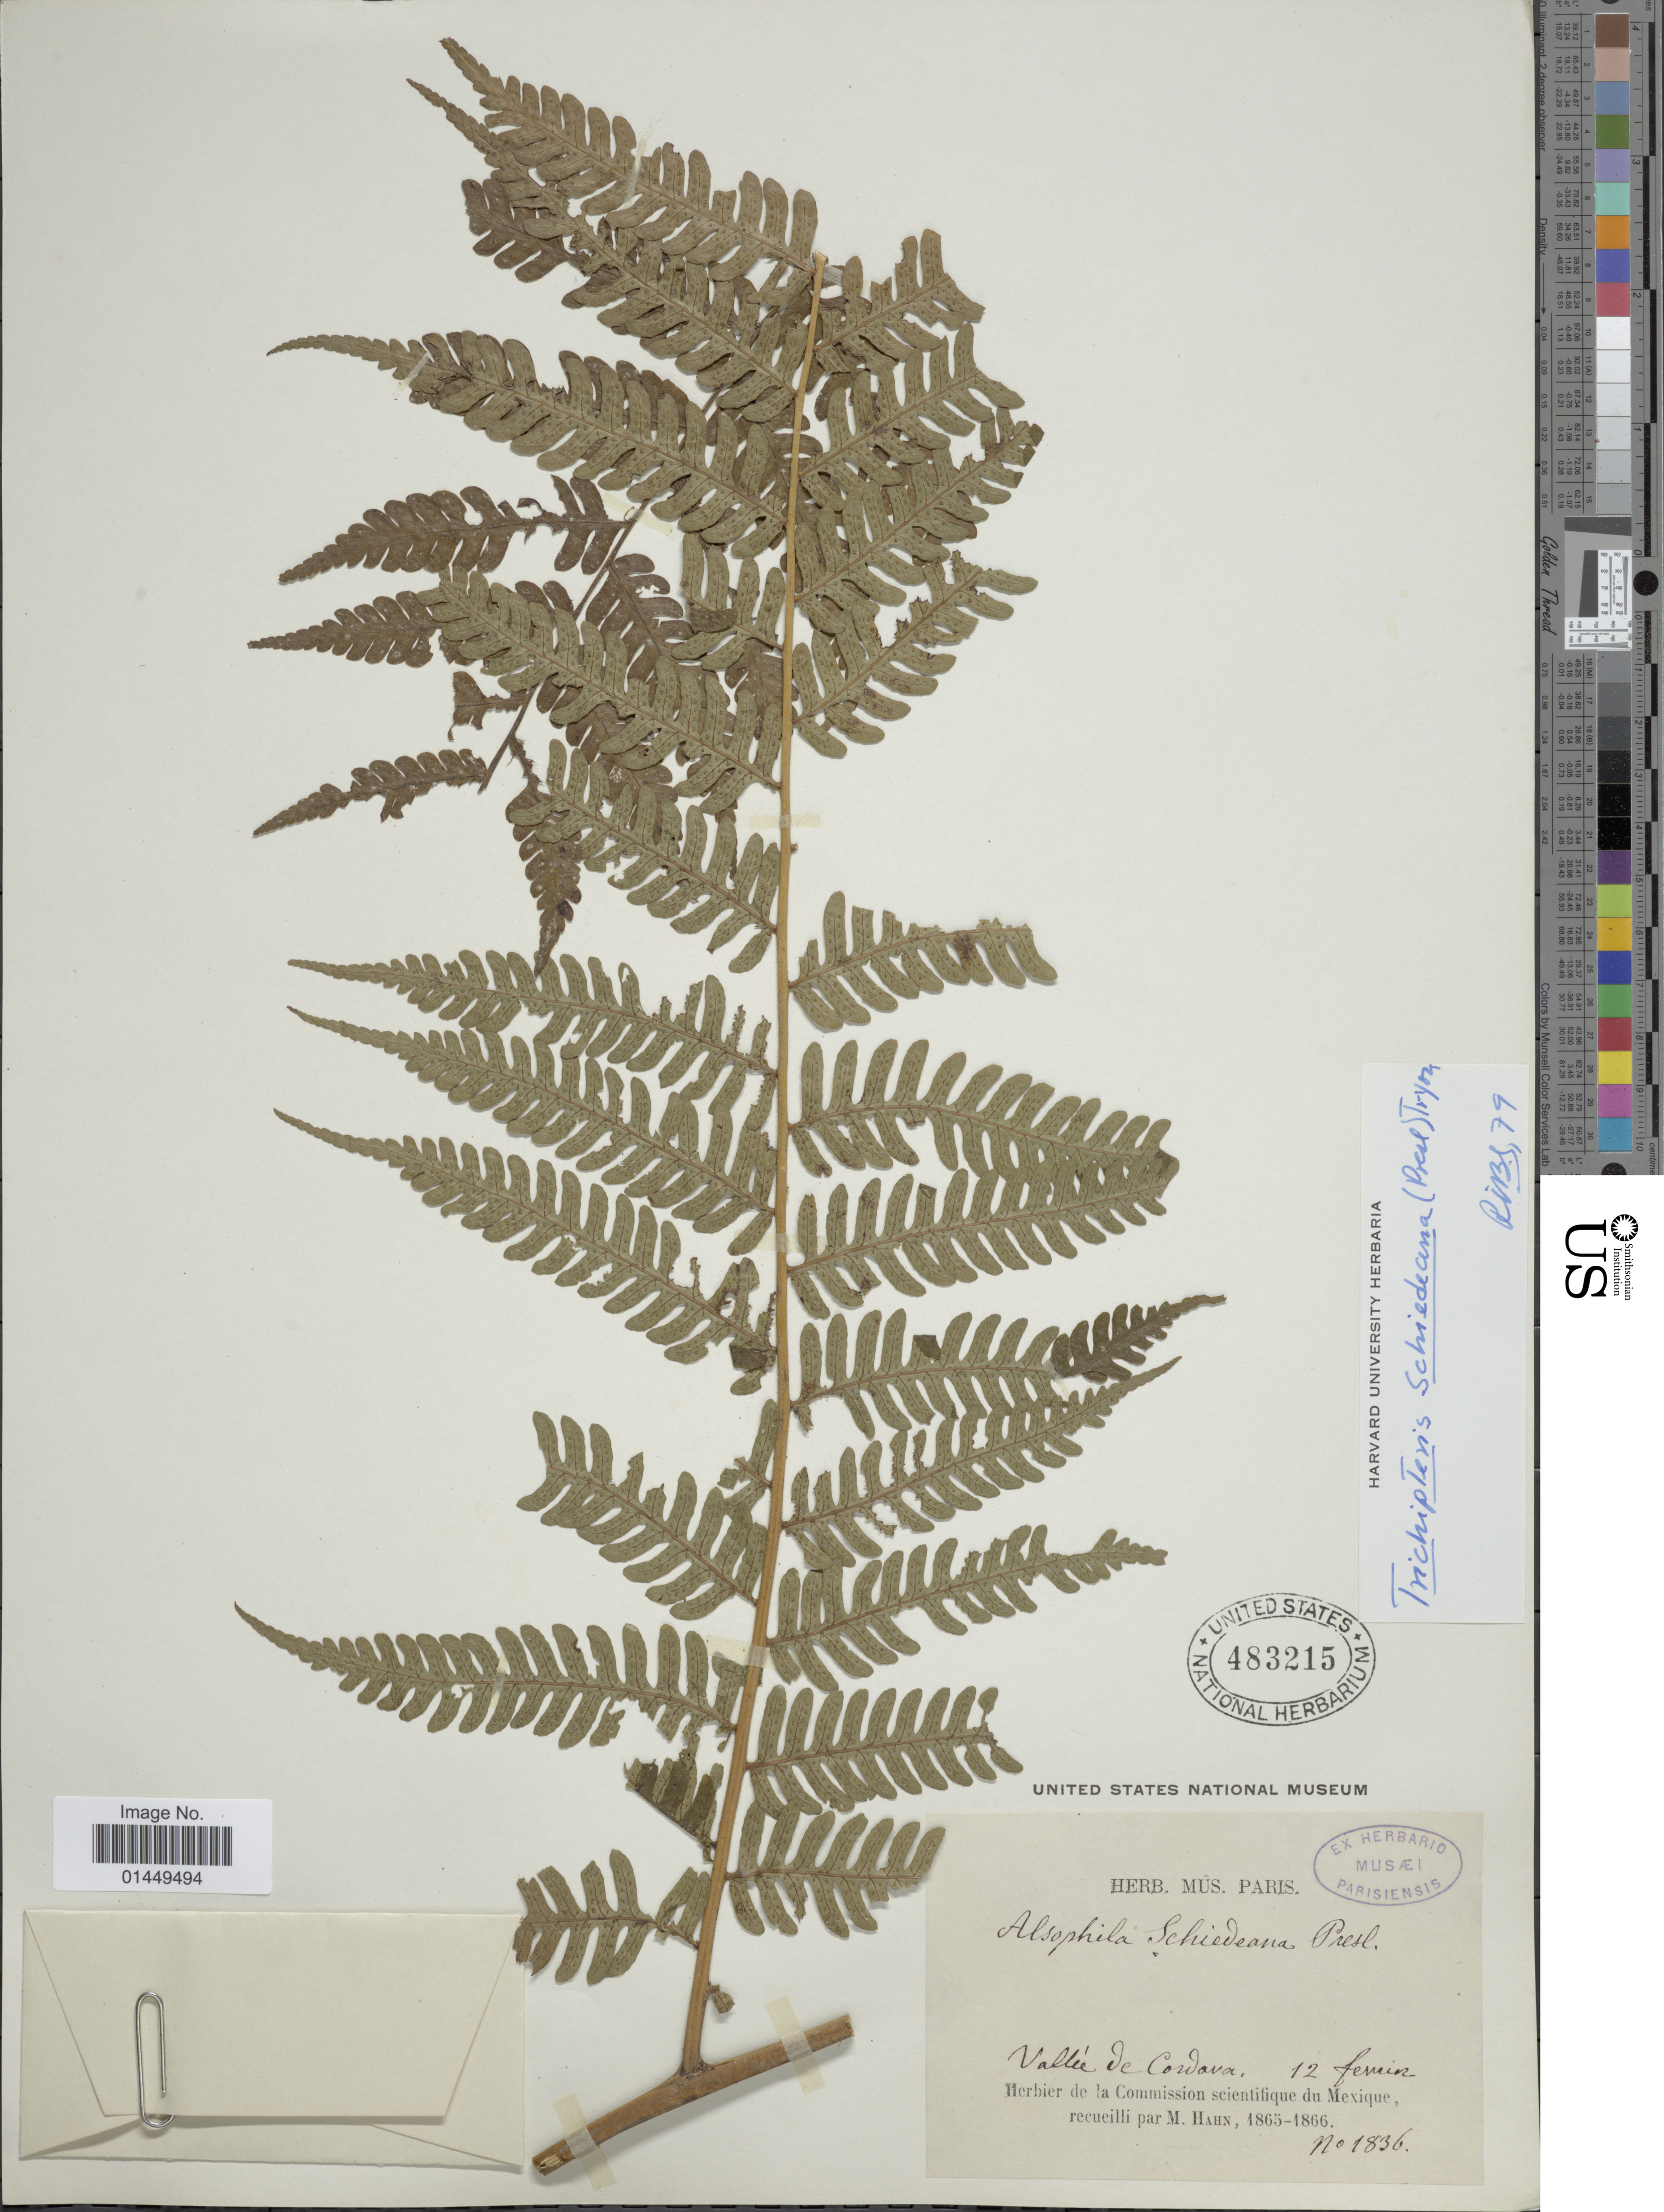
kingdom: Plantae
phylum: Tracheophyta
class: Polypodiopsida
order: Cyatheales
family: Cyatheaceae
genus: Cyathea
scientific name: Cyathea schiedeana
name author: (C. Presl) Domin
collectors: M. Hahn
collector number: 1836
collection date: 1865-02-12/1866-02-12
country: Mexico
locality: Vallee de Cordova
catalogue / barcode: US 483215